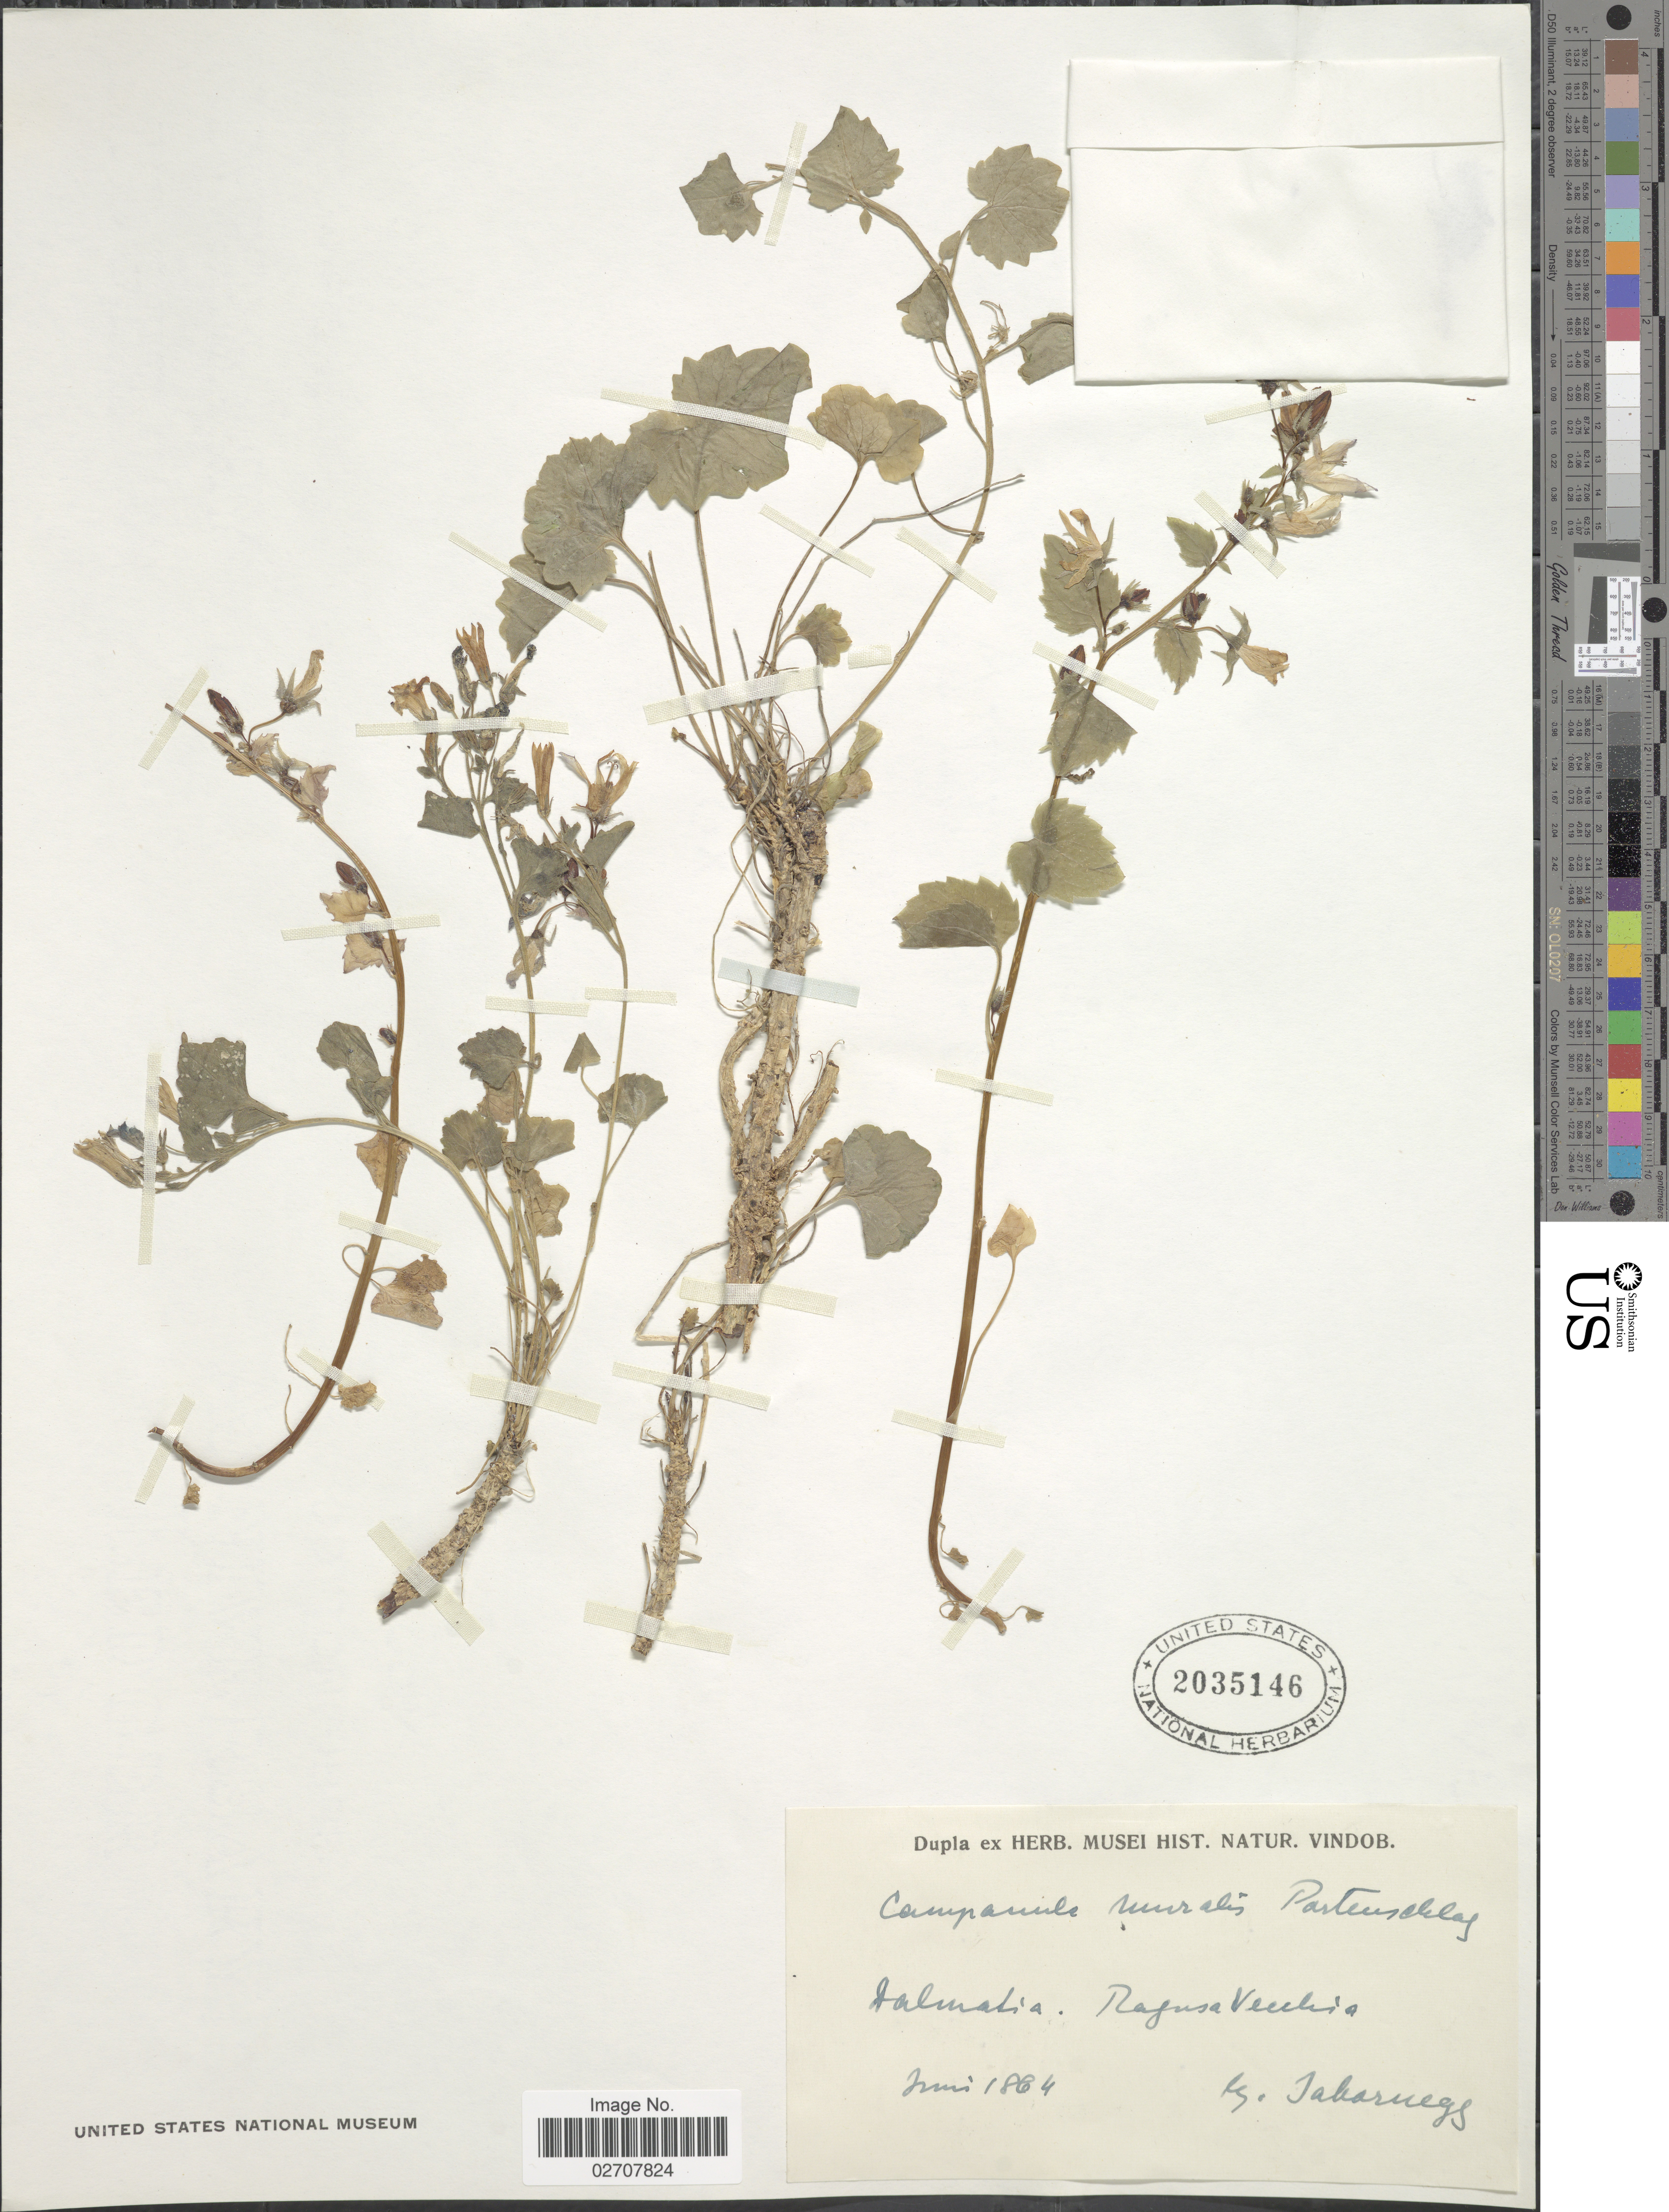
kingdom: Plantae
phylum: Tracheophyta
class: Magnoliopsida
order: Asterales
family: Campanulaceae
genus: Campanula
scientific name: Campanula muralis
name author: Port. ex A. DC.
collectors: Tabornegg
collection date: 1864-06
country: Croatia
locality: Dalmatia. Ragusa Vecchia.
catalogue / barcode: US 2035146